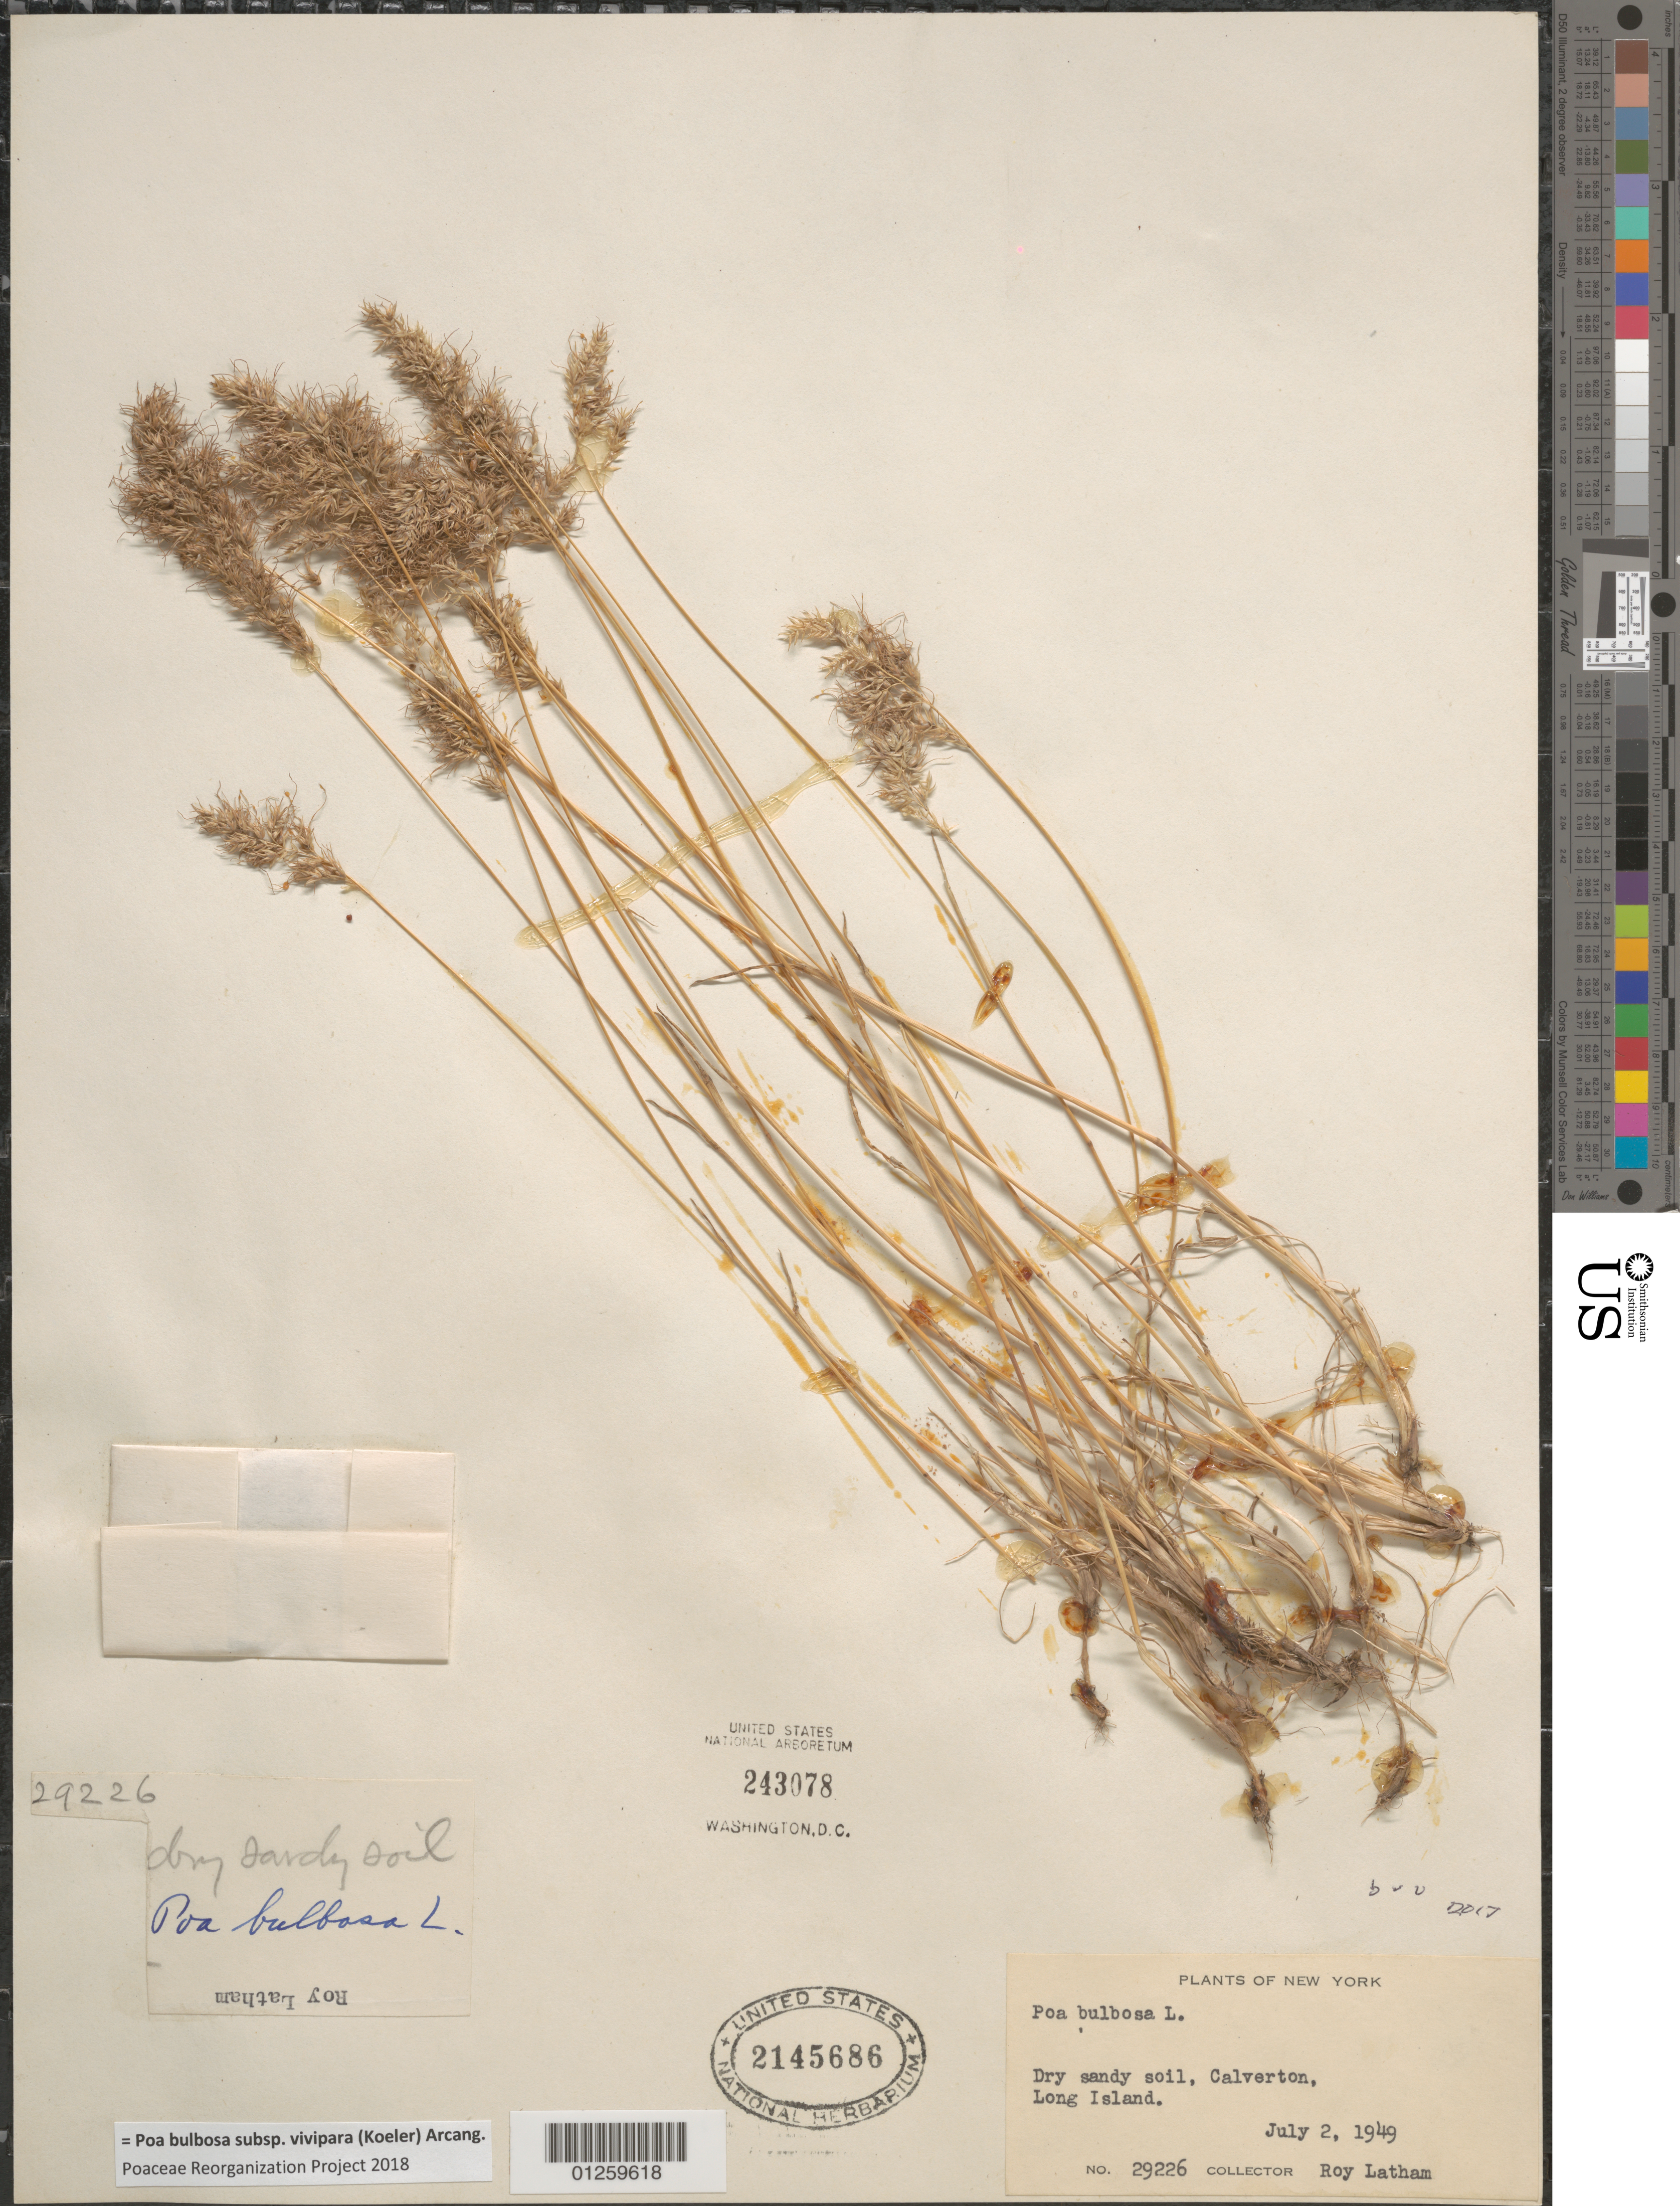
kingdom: Plantae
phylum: Tracheophyta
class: Liliopsida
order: Poales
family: Poaceae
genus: Poa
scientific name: Poa bulbosa subsp. vivipara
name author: (Koeler) Arcang.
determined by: Poaceae Reorganization Project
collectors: R. Latham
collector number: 29226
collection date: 1949-07-02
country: United States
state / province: New York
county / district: Suffolk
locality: Calverton, Long Island.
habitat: Dry sandy soil.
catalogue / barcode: US 243078